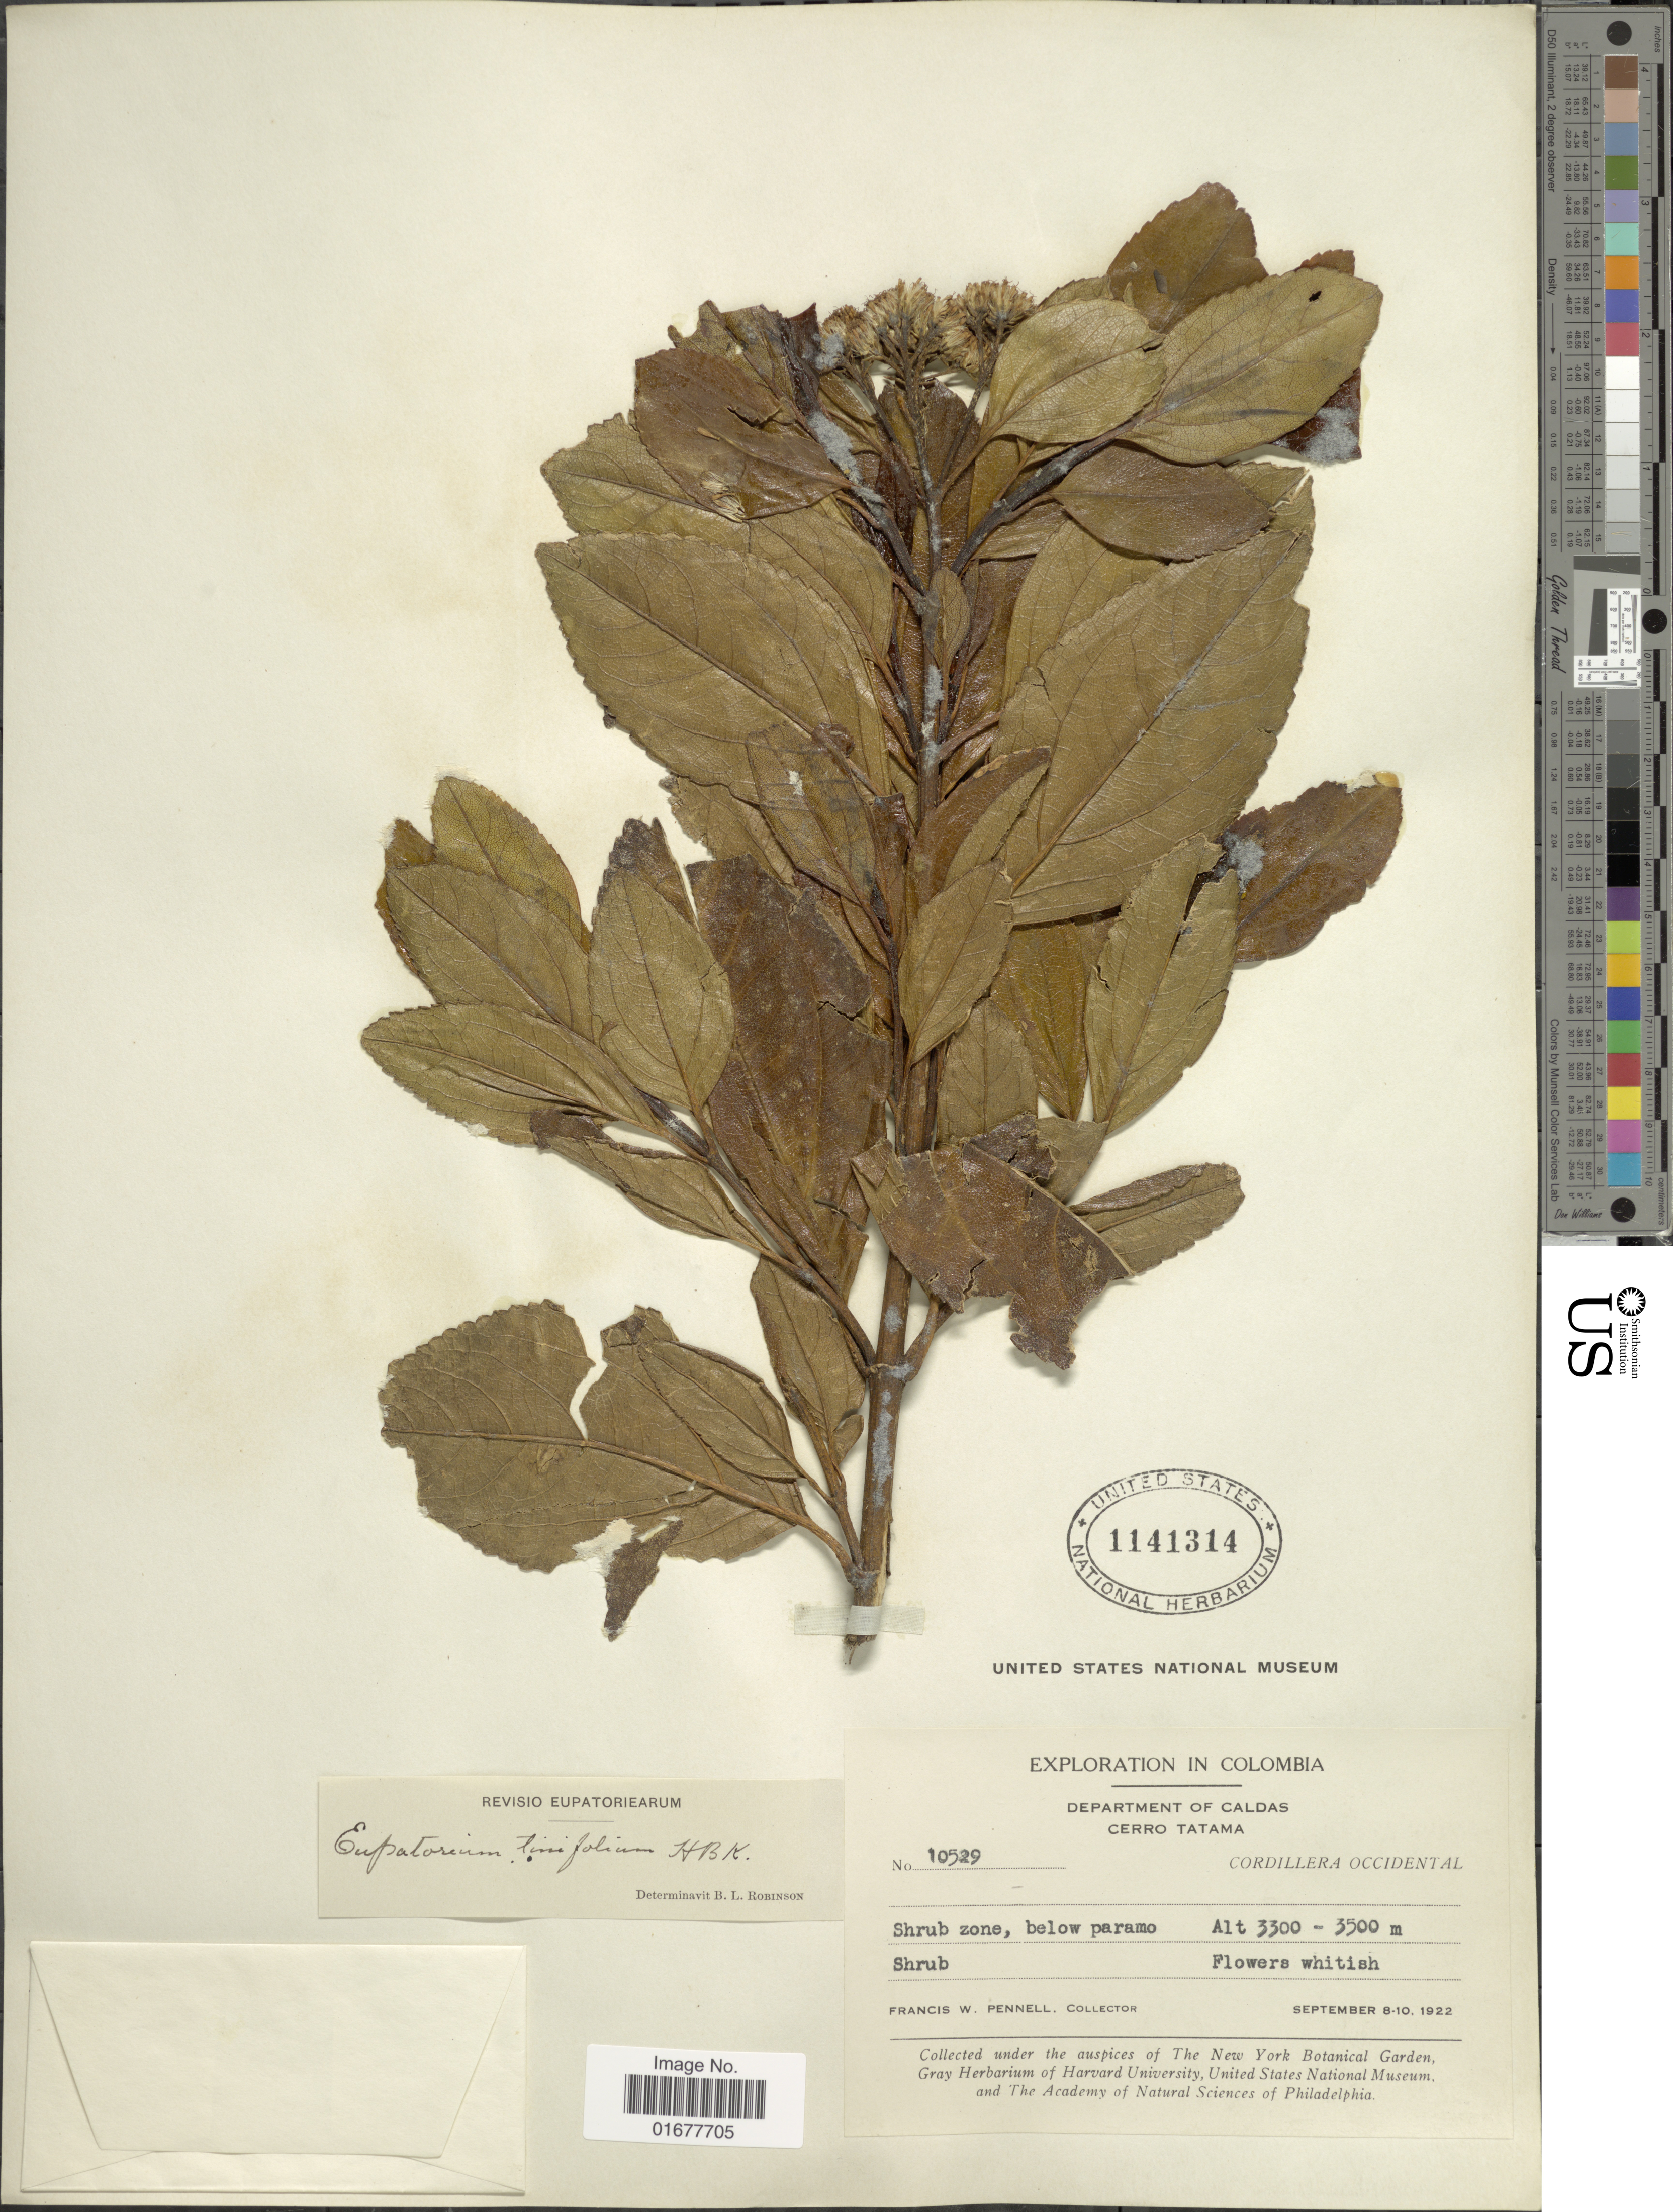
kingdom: Plantae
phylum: Tracheophyta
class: Magnoliopsida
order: Asterales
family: Asteraceae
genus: Ageratina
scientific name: Ageratina tinifolia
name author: (Kunth) R.M. King & H. Rob.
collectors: F. W. Pennell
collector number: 10529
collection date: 1922-09-08/1922-09-10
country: Colombia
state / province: Caldas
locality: Cerro Tatama, Cordillera Occidental, shrub zone, below paramo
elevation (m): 3300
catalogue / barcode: US 1141314